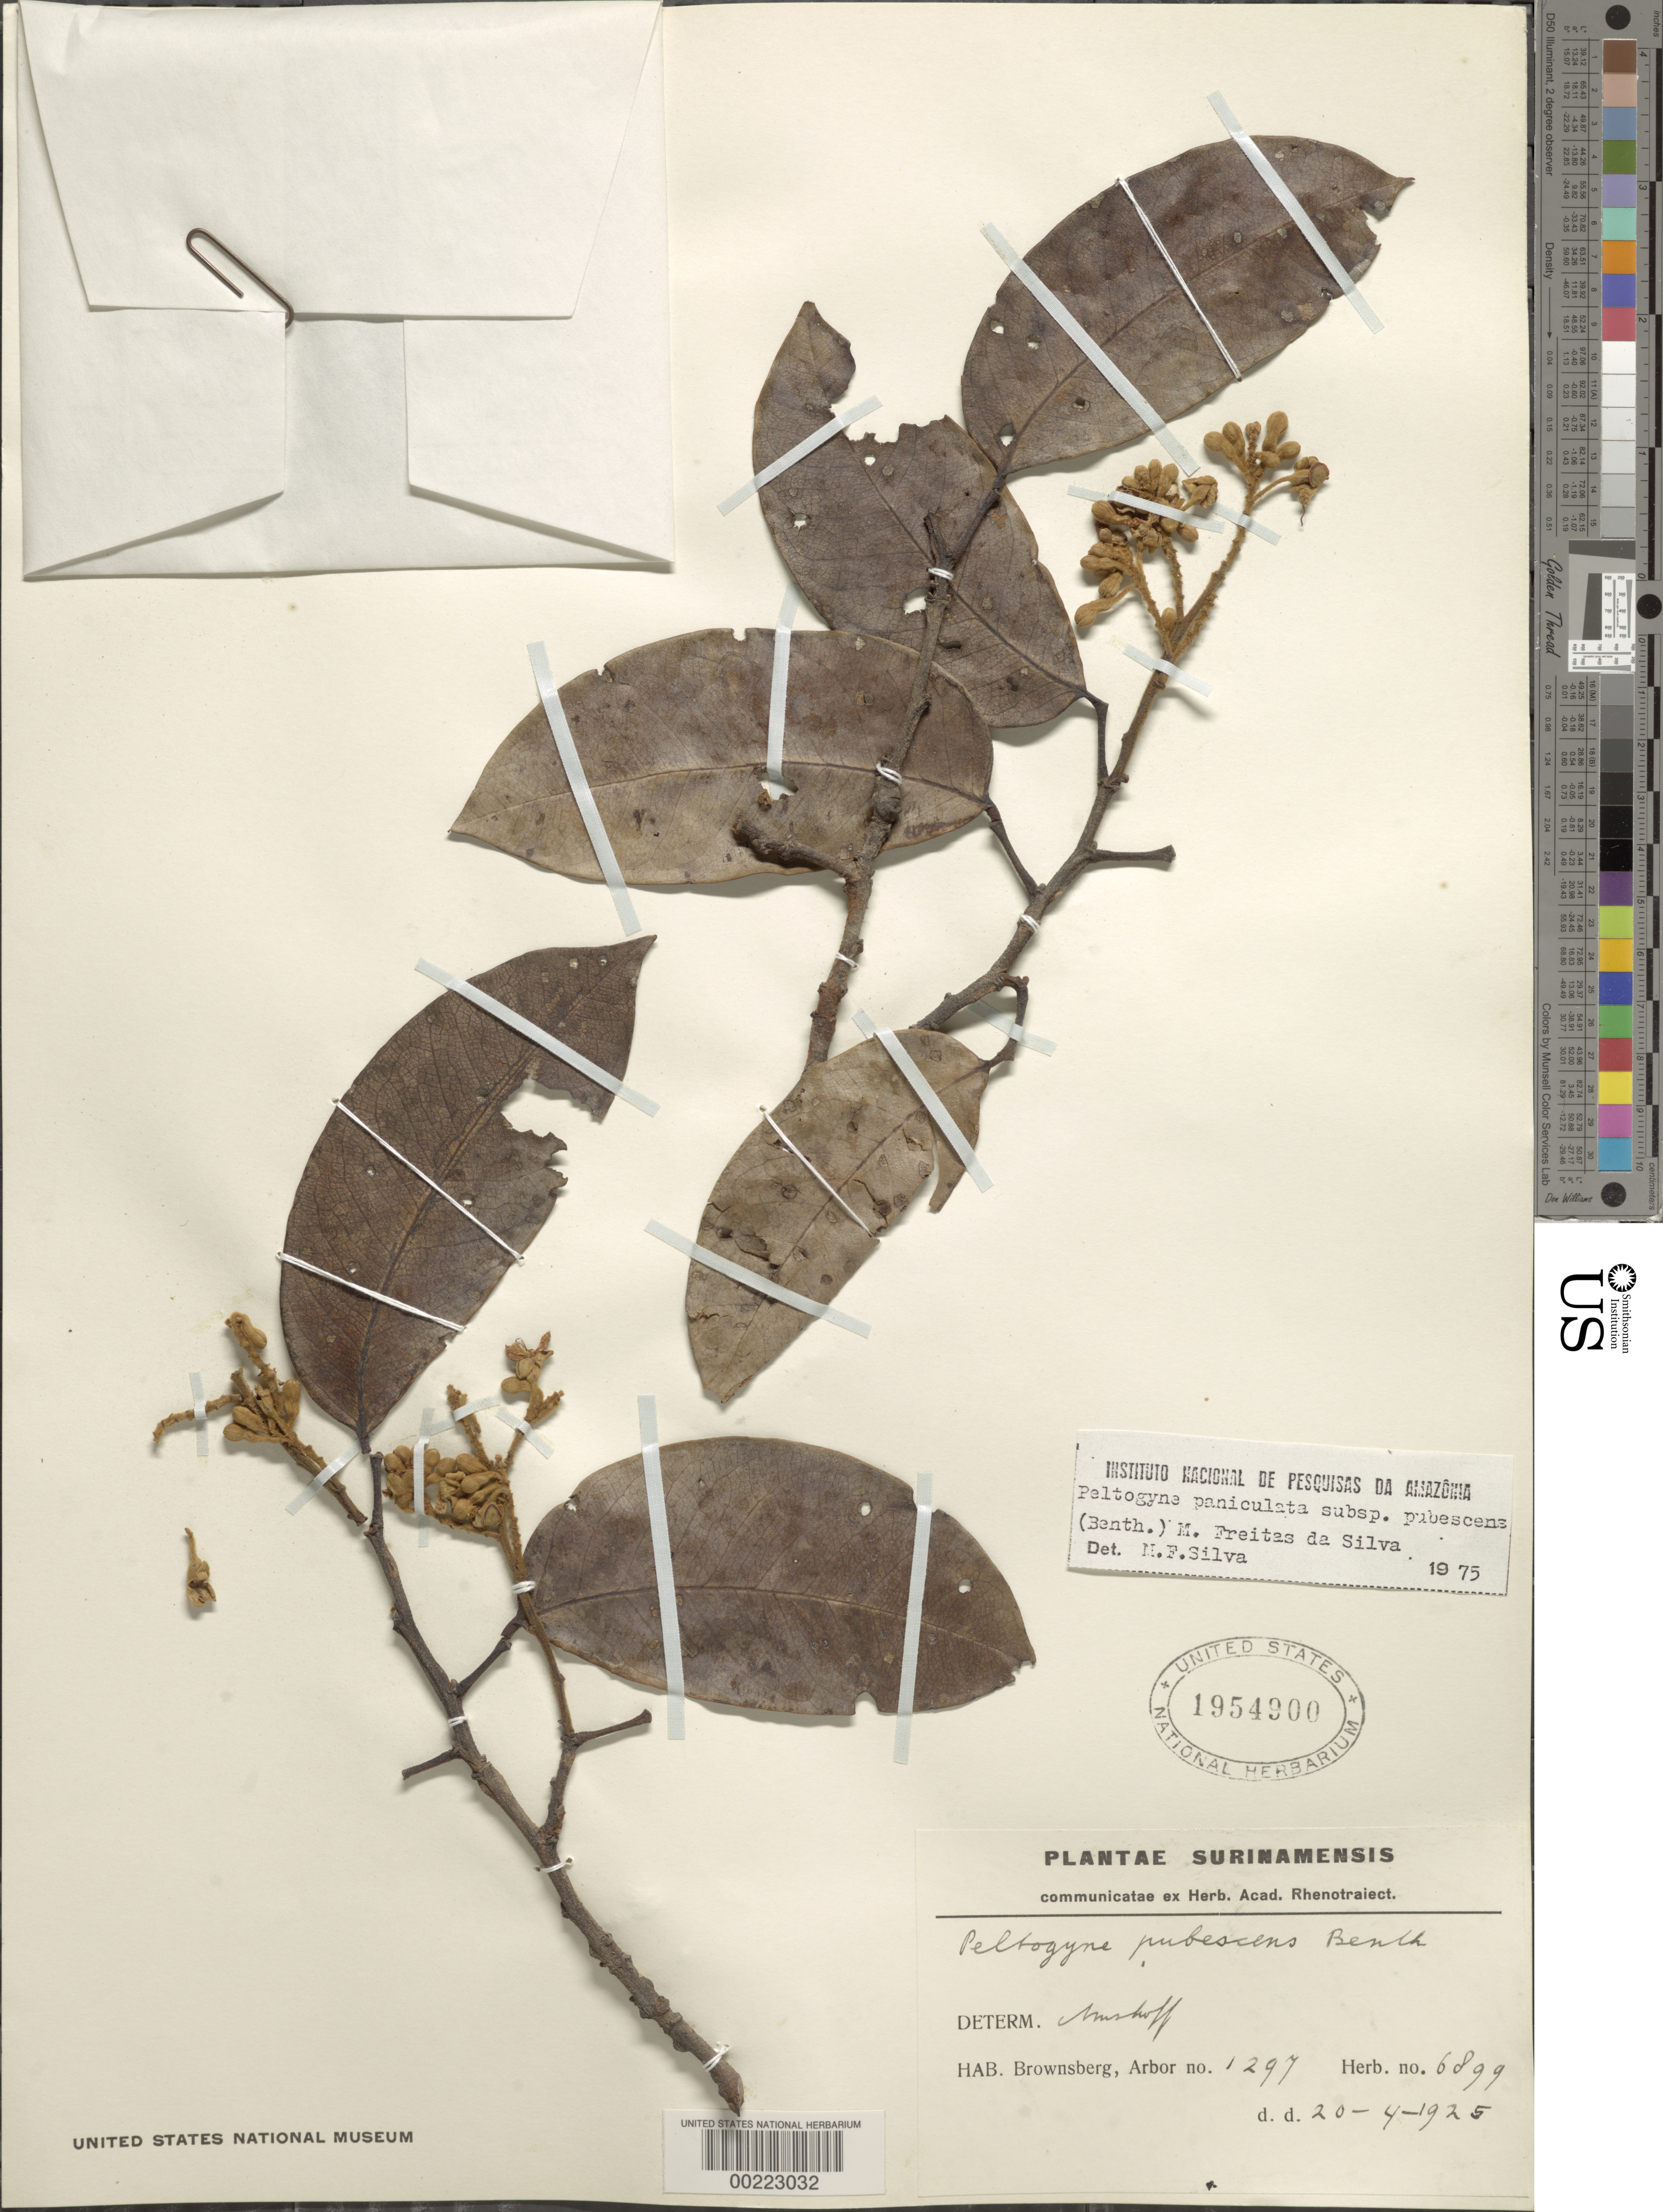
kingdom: Plantae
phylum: Tracheophyta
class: Magnoliopsida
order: Fabales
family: Fabaceae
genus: Peltogyne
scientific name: Peltogyne paniculata subsp. pubescens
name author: (Benth.) M.F. Silva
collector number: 6899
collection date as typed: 20 Apr 1925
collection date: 1925-04-20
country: Suriname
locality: Brownsberg, arbor no. 1297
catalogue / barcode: US 1954900